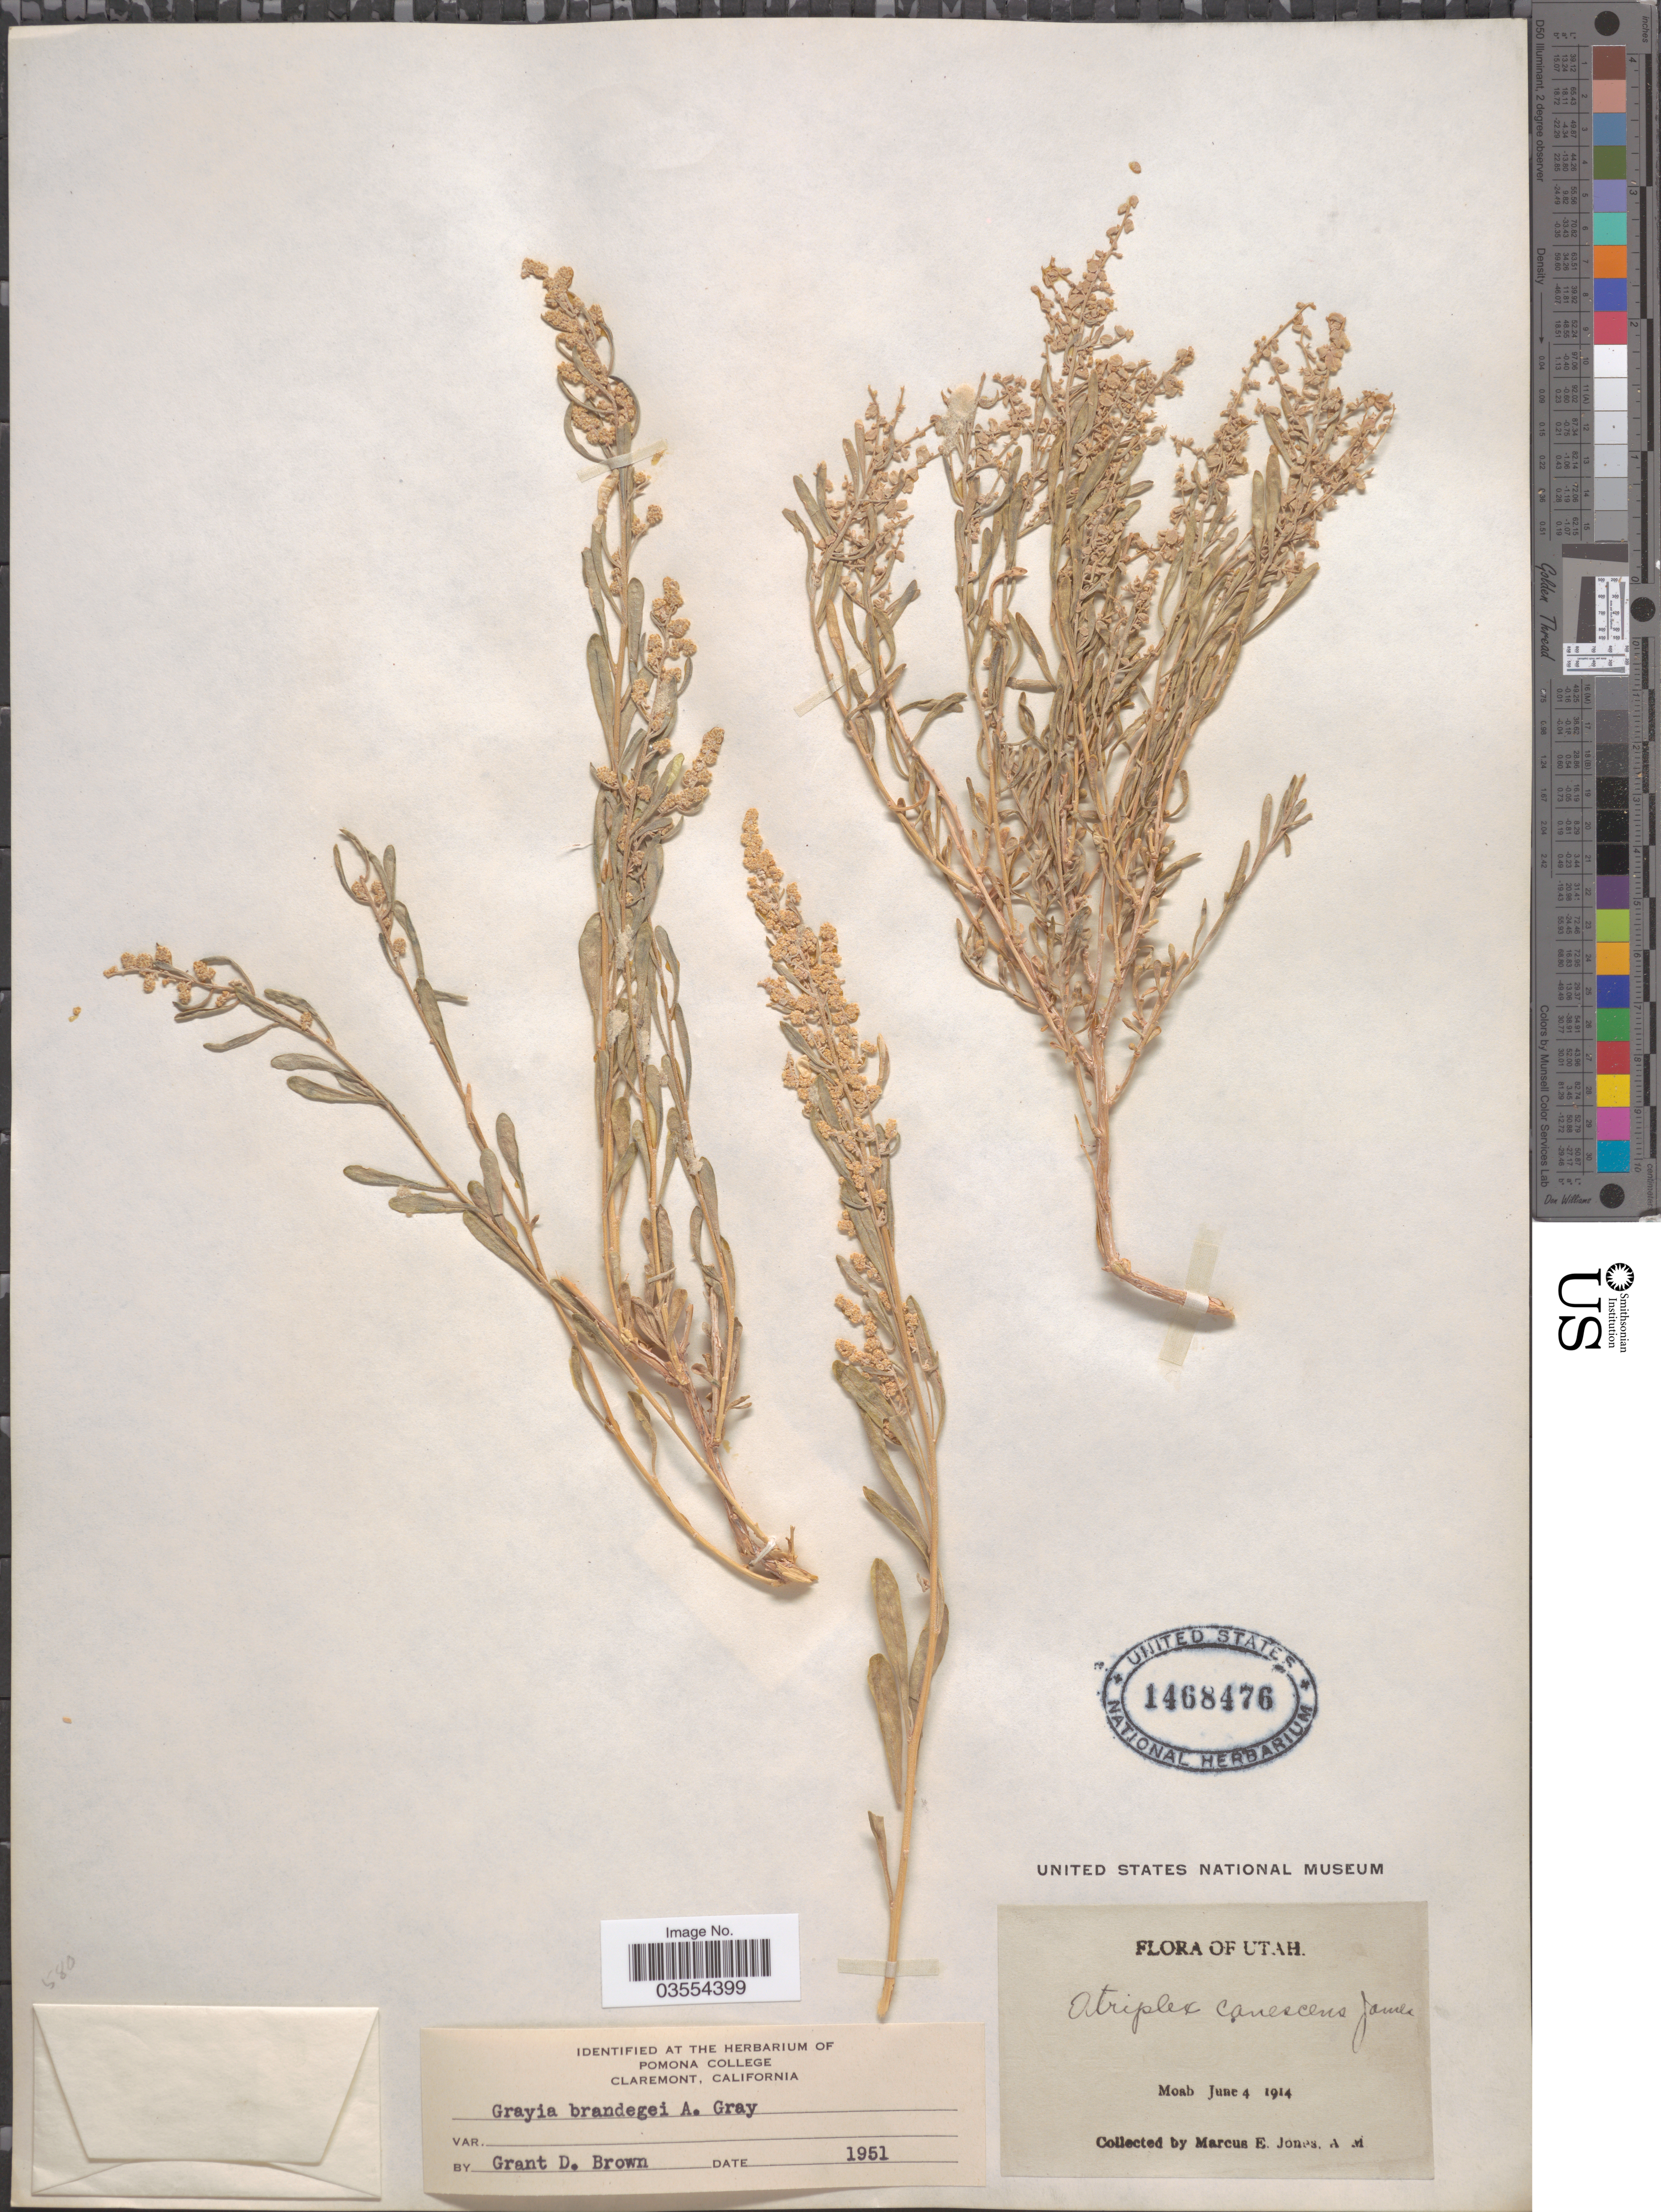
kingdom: Plantae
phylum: Tracheophyta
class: Magnoliopsida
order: Caryophyllales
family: Amaranthaceae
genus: Grayia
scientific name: Grayia brandegeei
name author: A. Gray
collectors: M. E. Jones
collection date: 1914-06-04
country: United States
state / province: Utah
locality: Moab.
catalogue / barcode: US 1468476